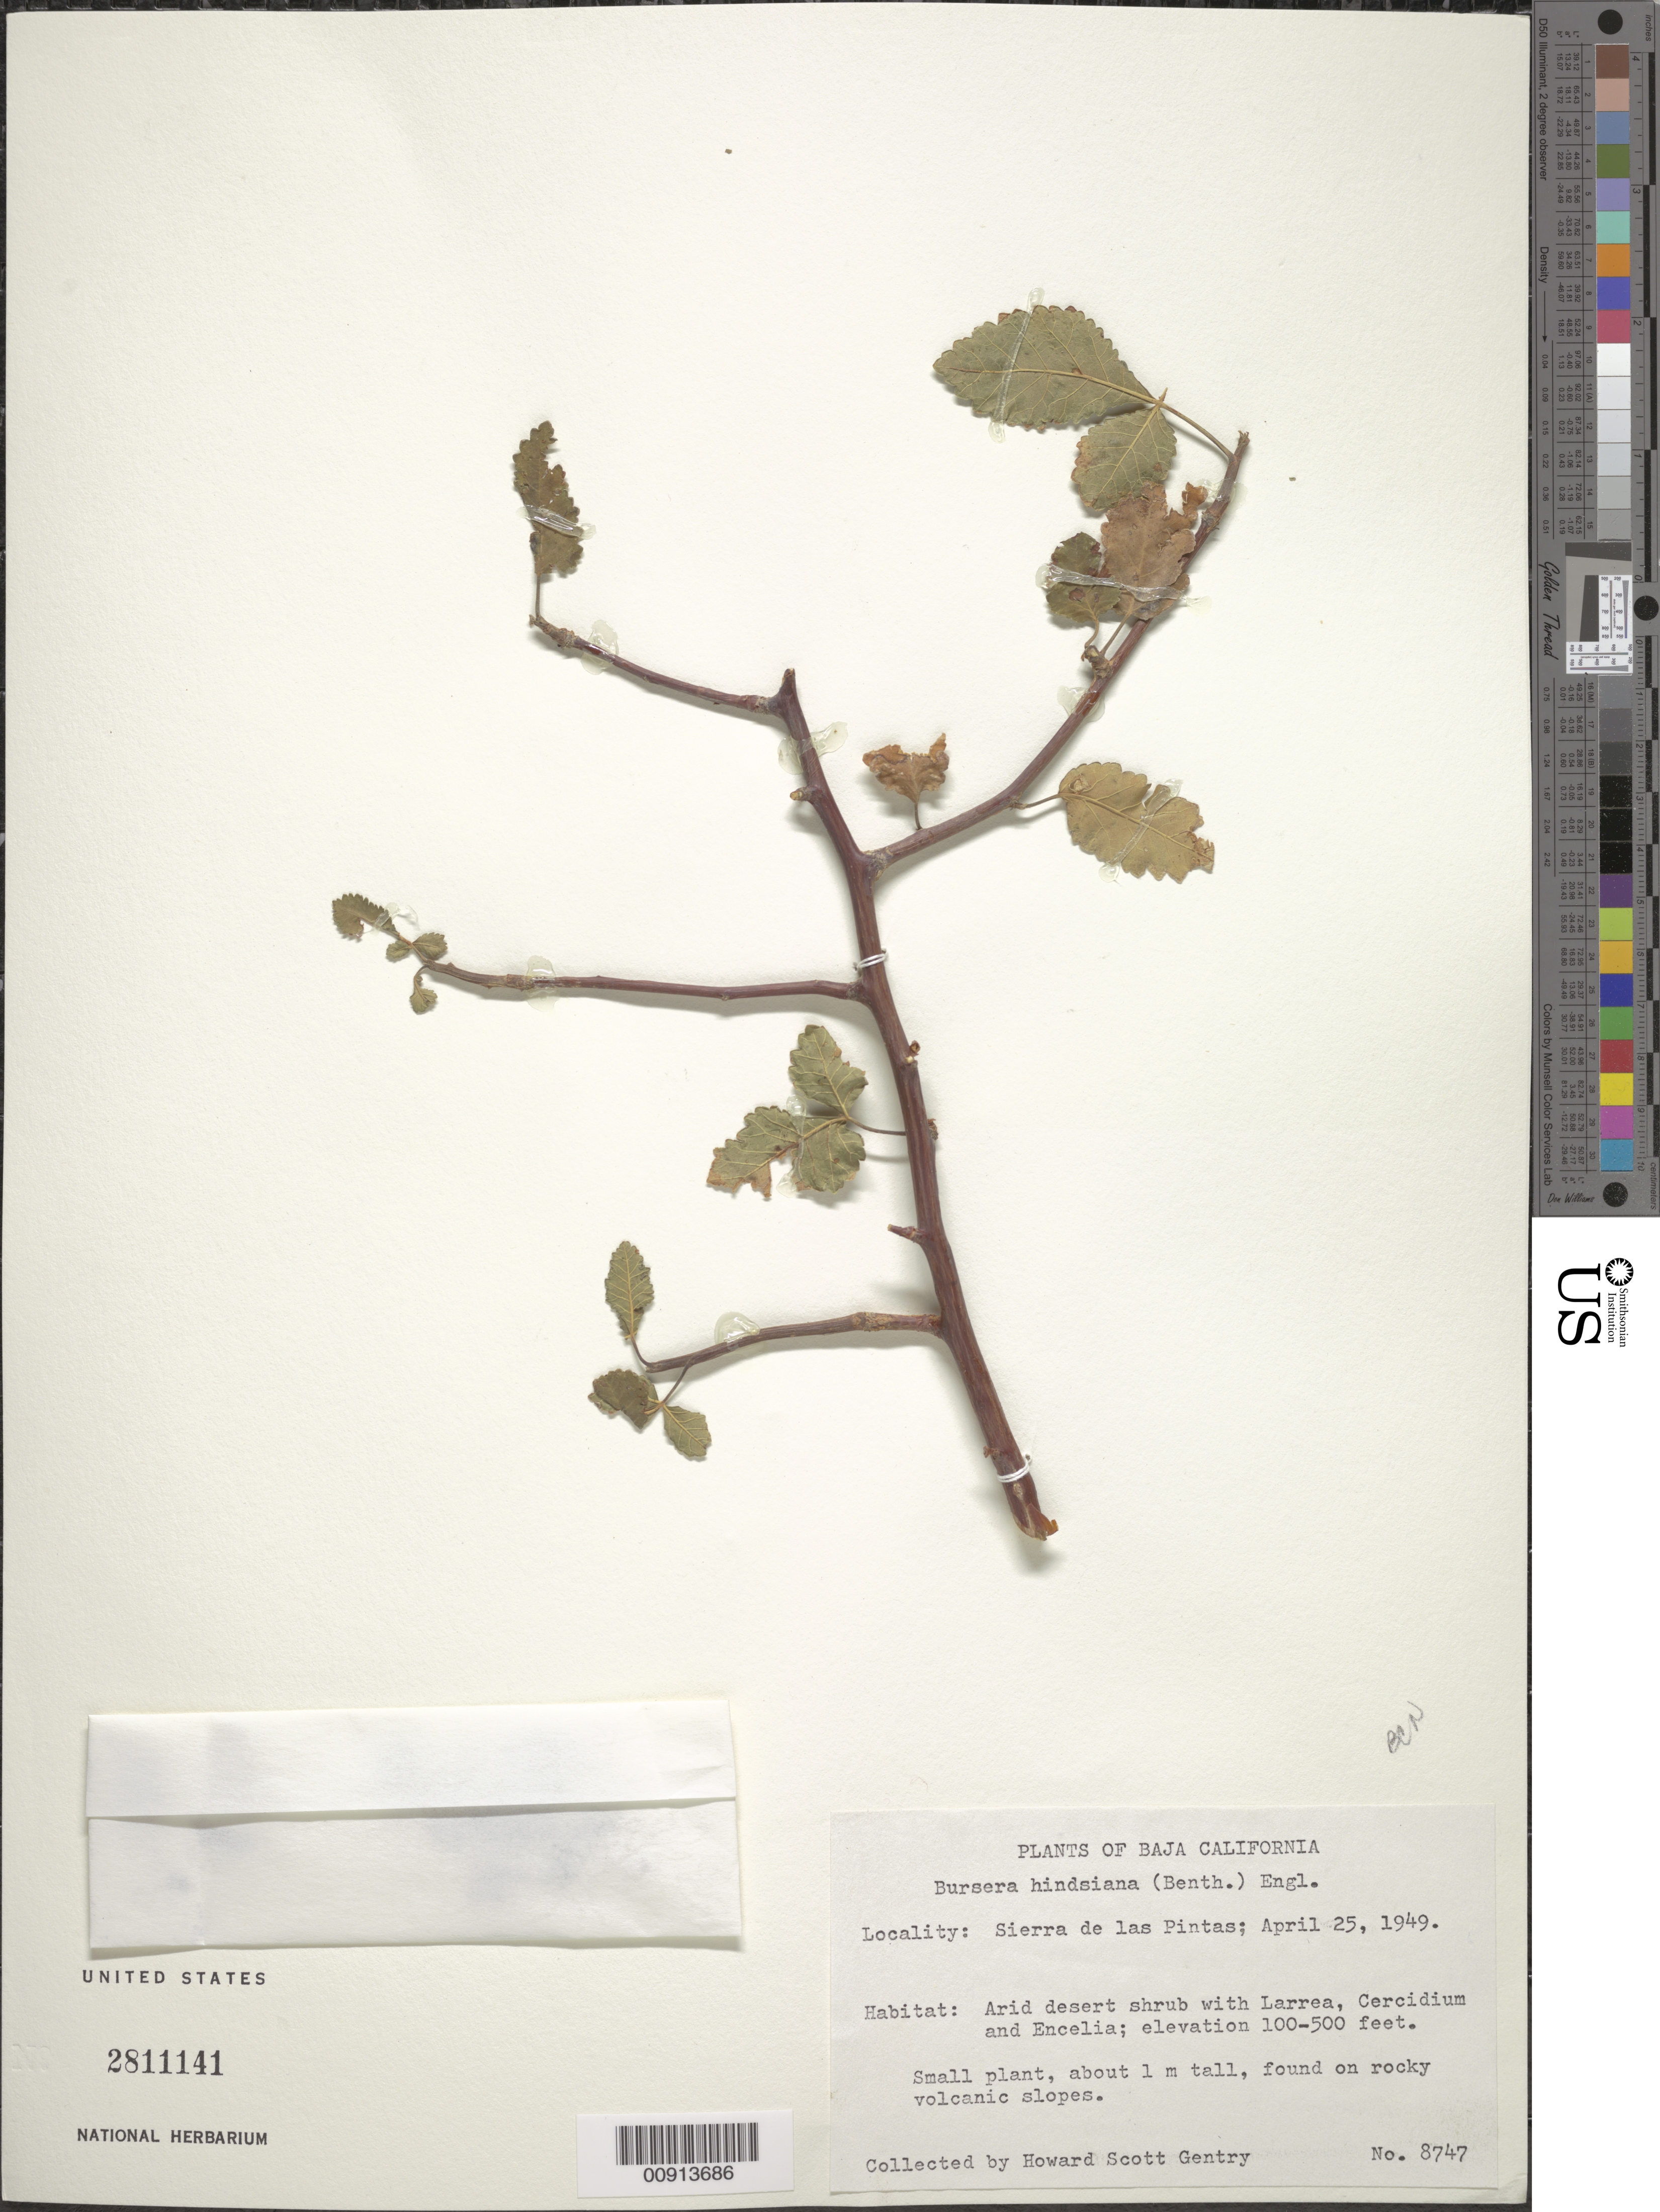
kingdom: Plantae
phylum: Tracheophyta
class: Magnoliopsida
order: Sapindales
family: Burseraceae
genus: Bursera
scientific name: Bursera hindsiana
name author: (Benth.) Engl.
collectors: H. S. Gentry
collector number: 8747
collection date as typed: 25 Apr 1949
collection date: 1949-04-25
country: Mexico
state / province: Baja California Norte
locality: Sierra de las Pintas.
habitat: Found on rocky volcanic slopes. Arid desert shrub with Larrea, Cercidium and Encelia.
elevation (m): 30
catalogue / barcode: US 2811141